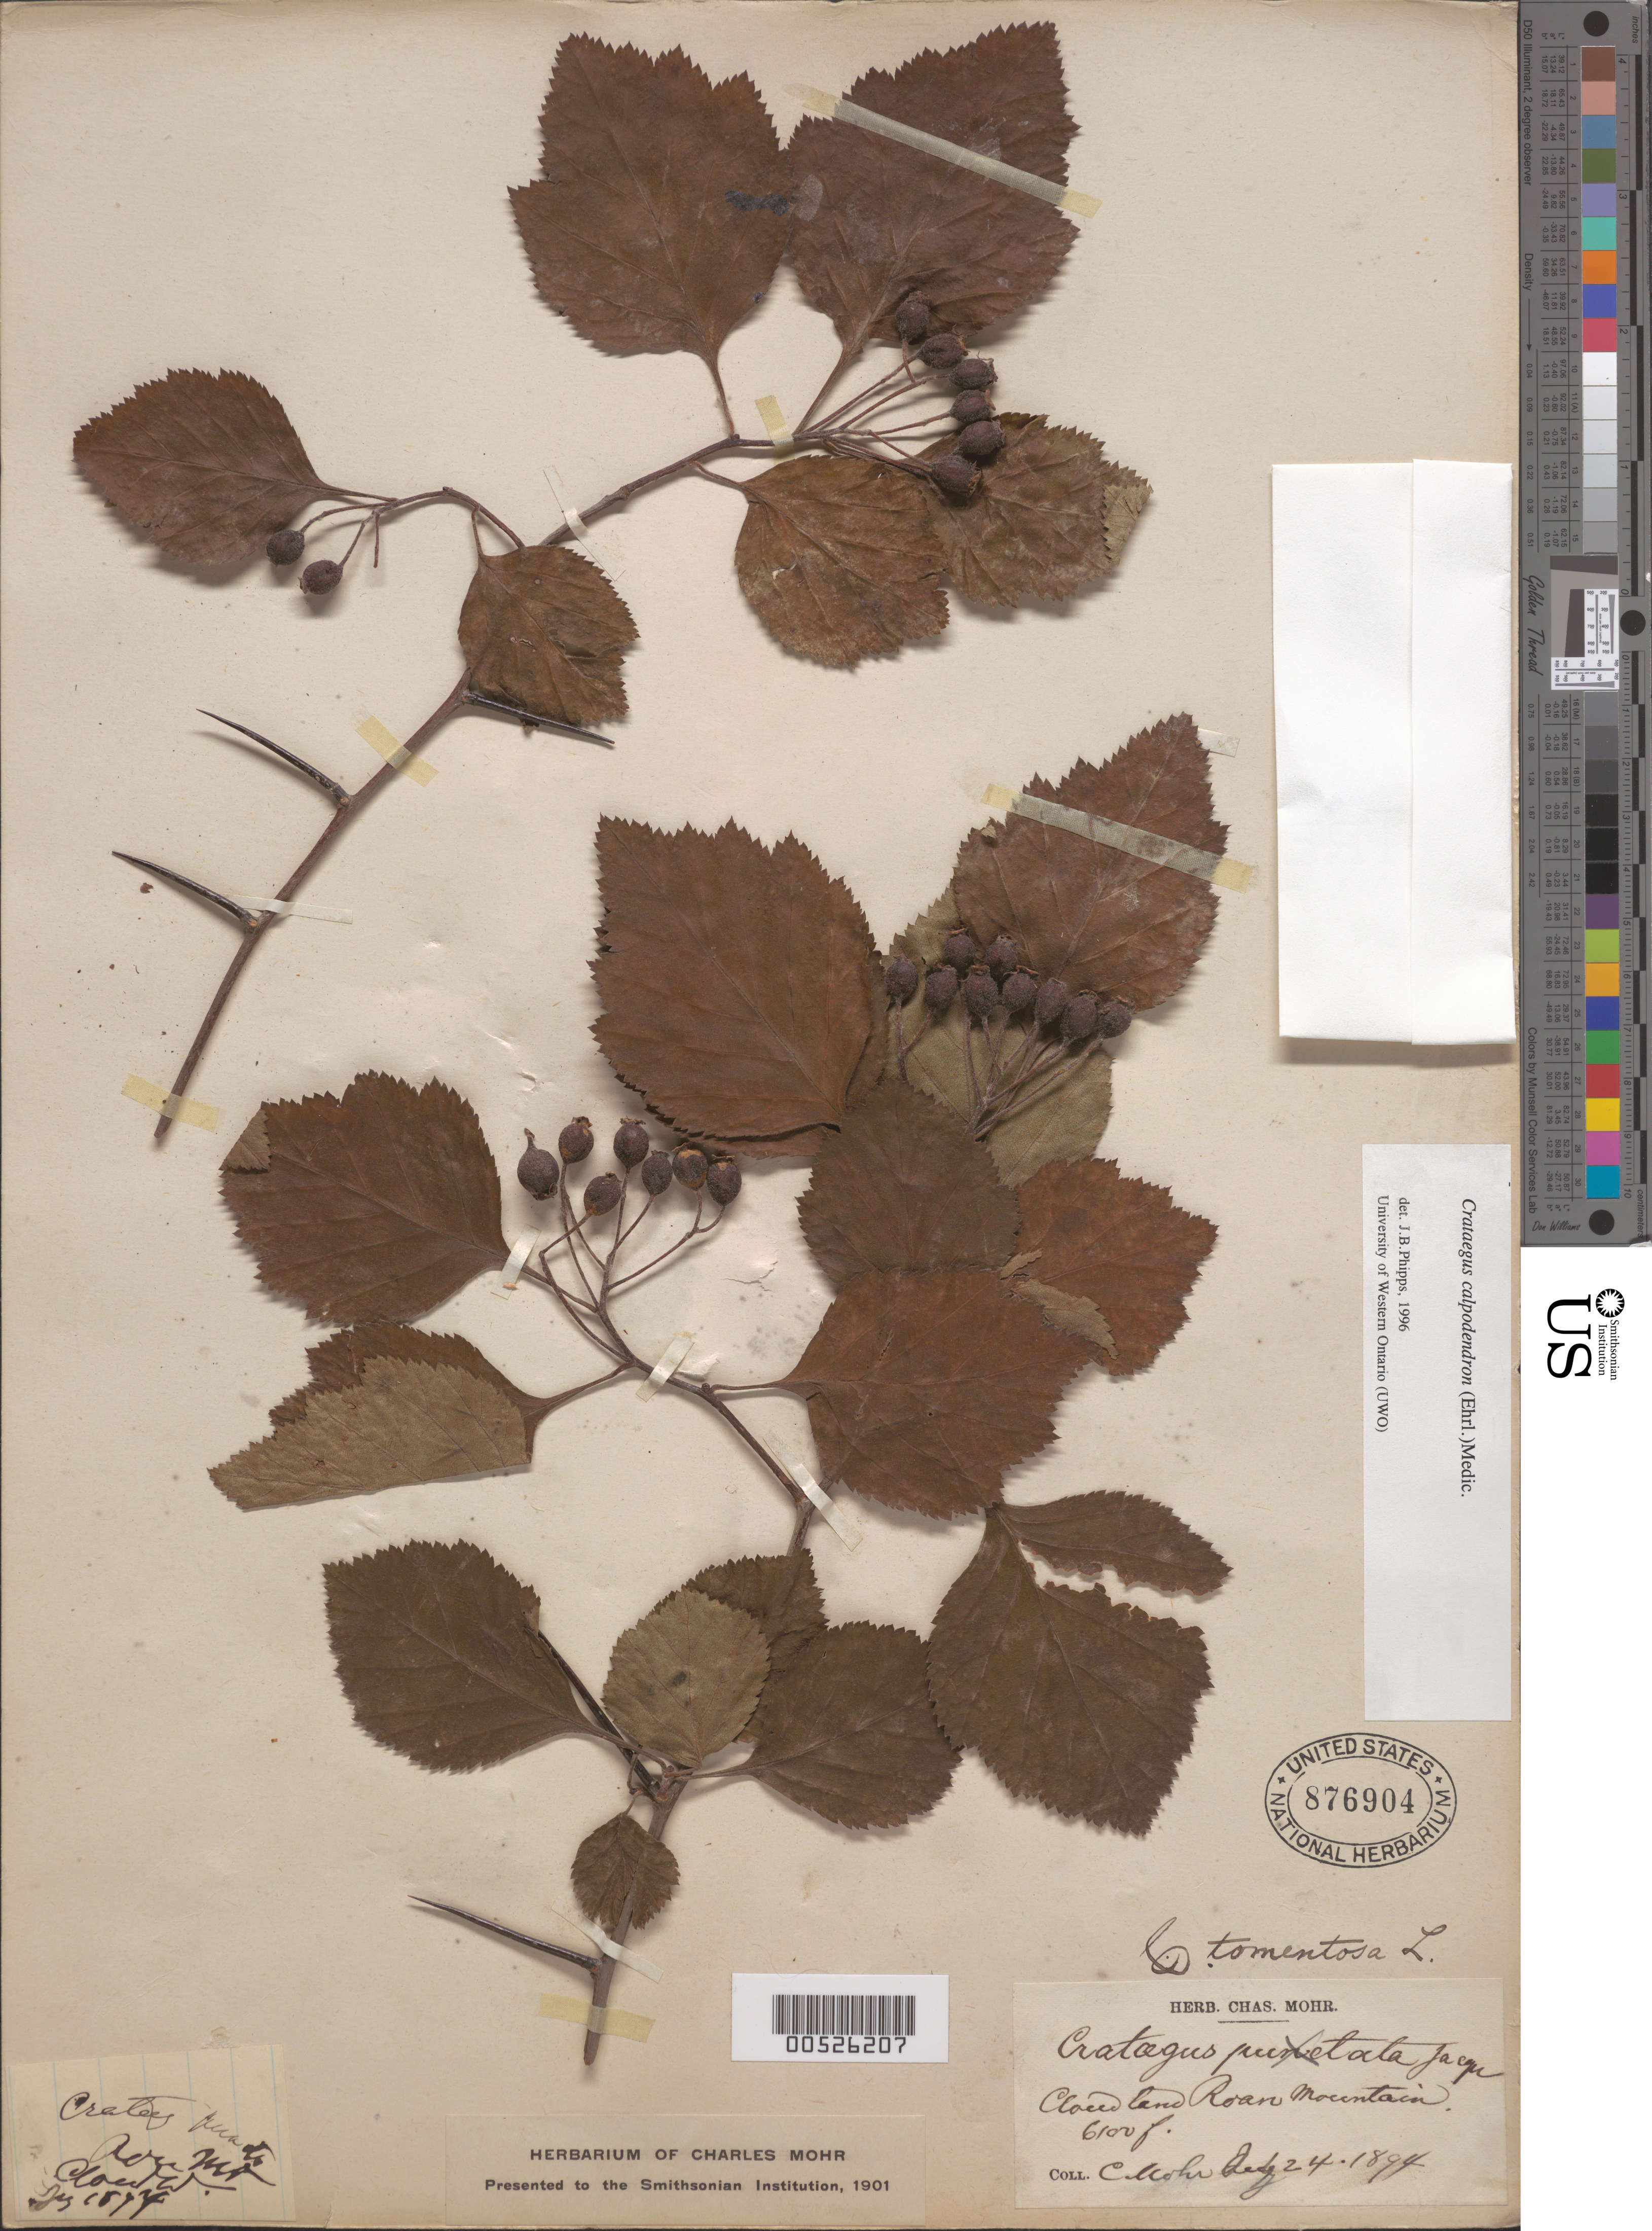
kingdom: Plantae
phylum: Tracheophyta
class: Magnoliopsida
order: Rosales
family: Rosaceae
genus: Crataegus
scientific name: Crataegus calpodendron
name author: (Ehrh.) Medik.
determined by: Phipps, James B., (UWO), University of Western Ontario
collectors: C. T. Mohr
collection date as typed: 24 Jul 1894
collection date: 1894-07-24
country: United States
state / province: North Carolina / Tennessee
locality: Cloud land, Roan Mtn. [Roan Mountain on border between NC (Mitchell Co.) and TN (Carter Co.)]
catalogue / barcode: US 876904